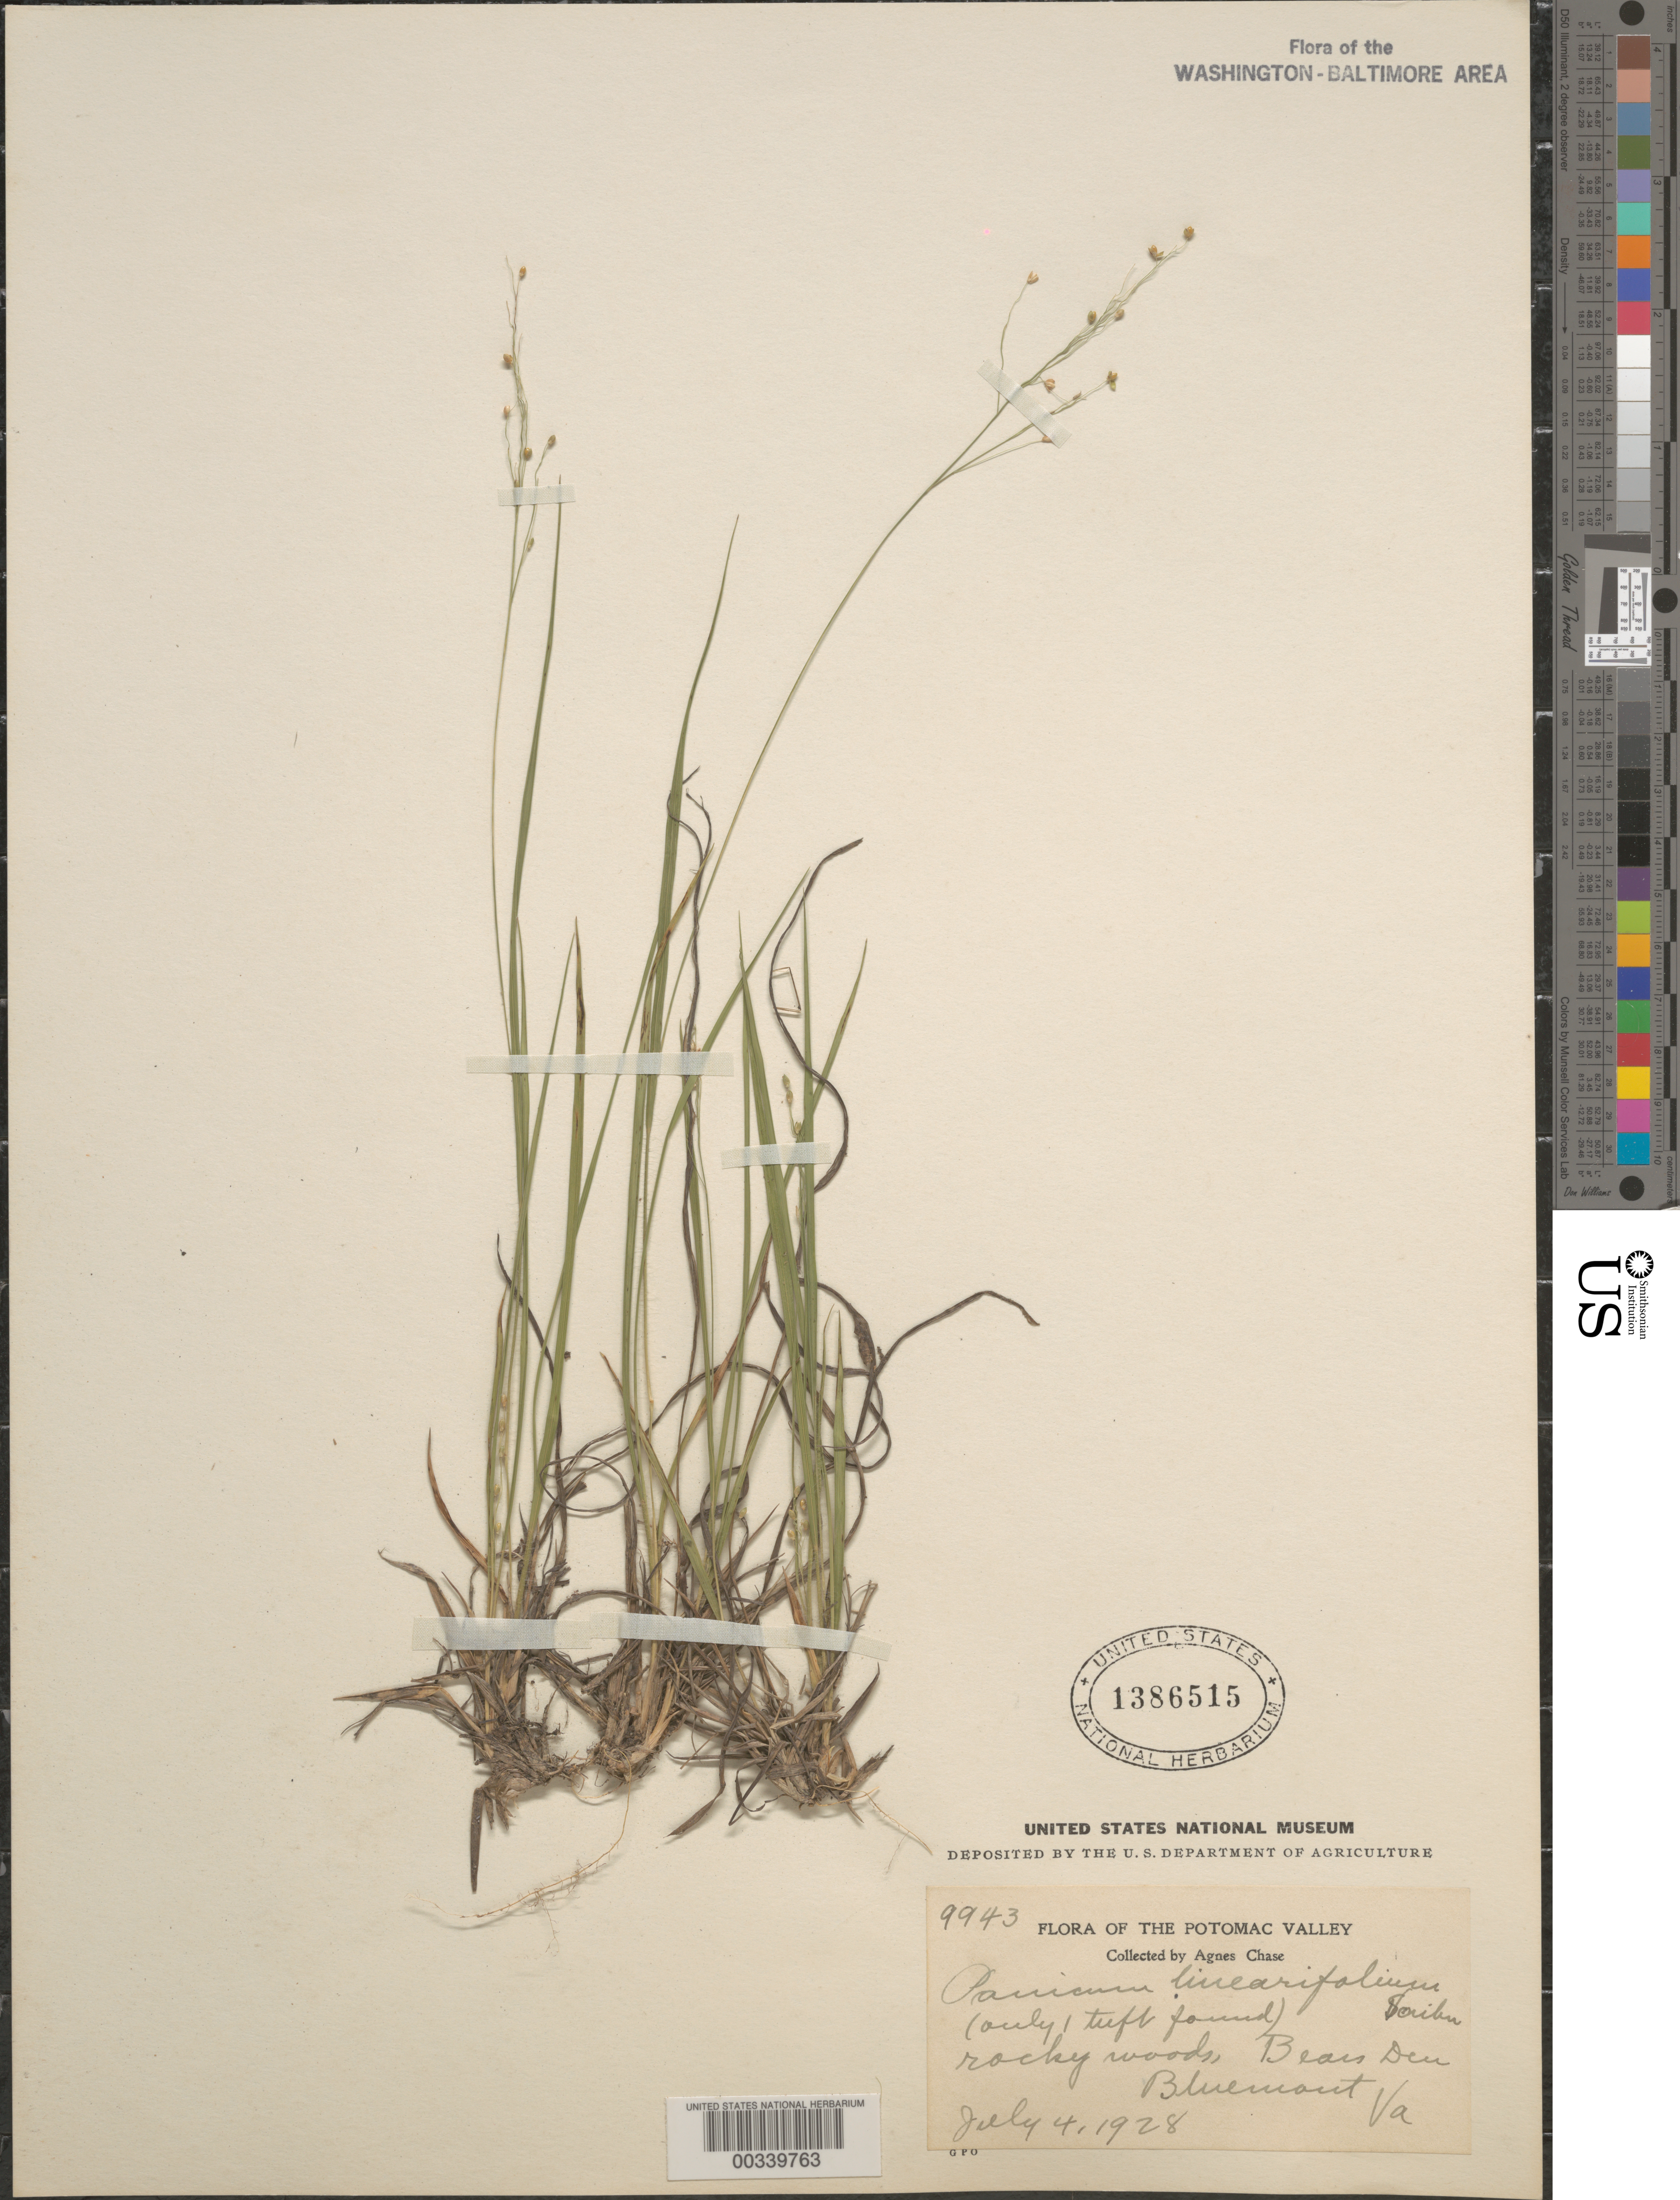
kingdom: Plantae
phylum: Tracheophyta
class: Liliopsida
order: Poales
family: Poaceae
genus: Dichanthelium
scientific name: Dichanthelium linearifolium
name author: (Scribn.) Gould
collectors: A. Chase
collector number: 9943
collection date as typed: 04 Jul 1928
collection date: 1928-07-04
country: United States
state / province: Virginia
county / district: Loudoun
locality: Bears Den, Bluemont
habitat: Rocky woods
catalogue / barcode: US 1386515